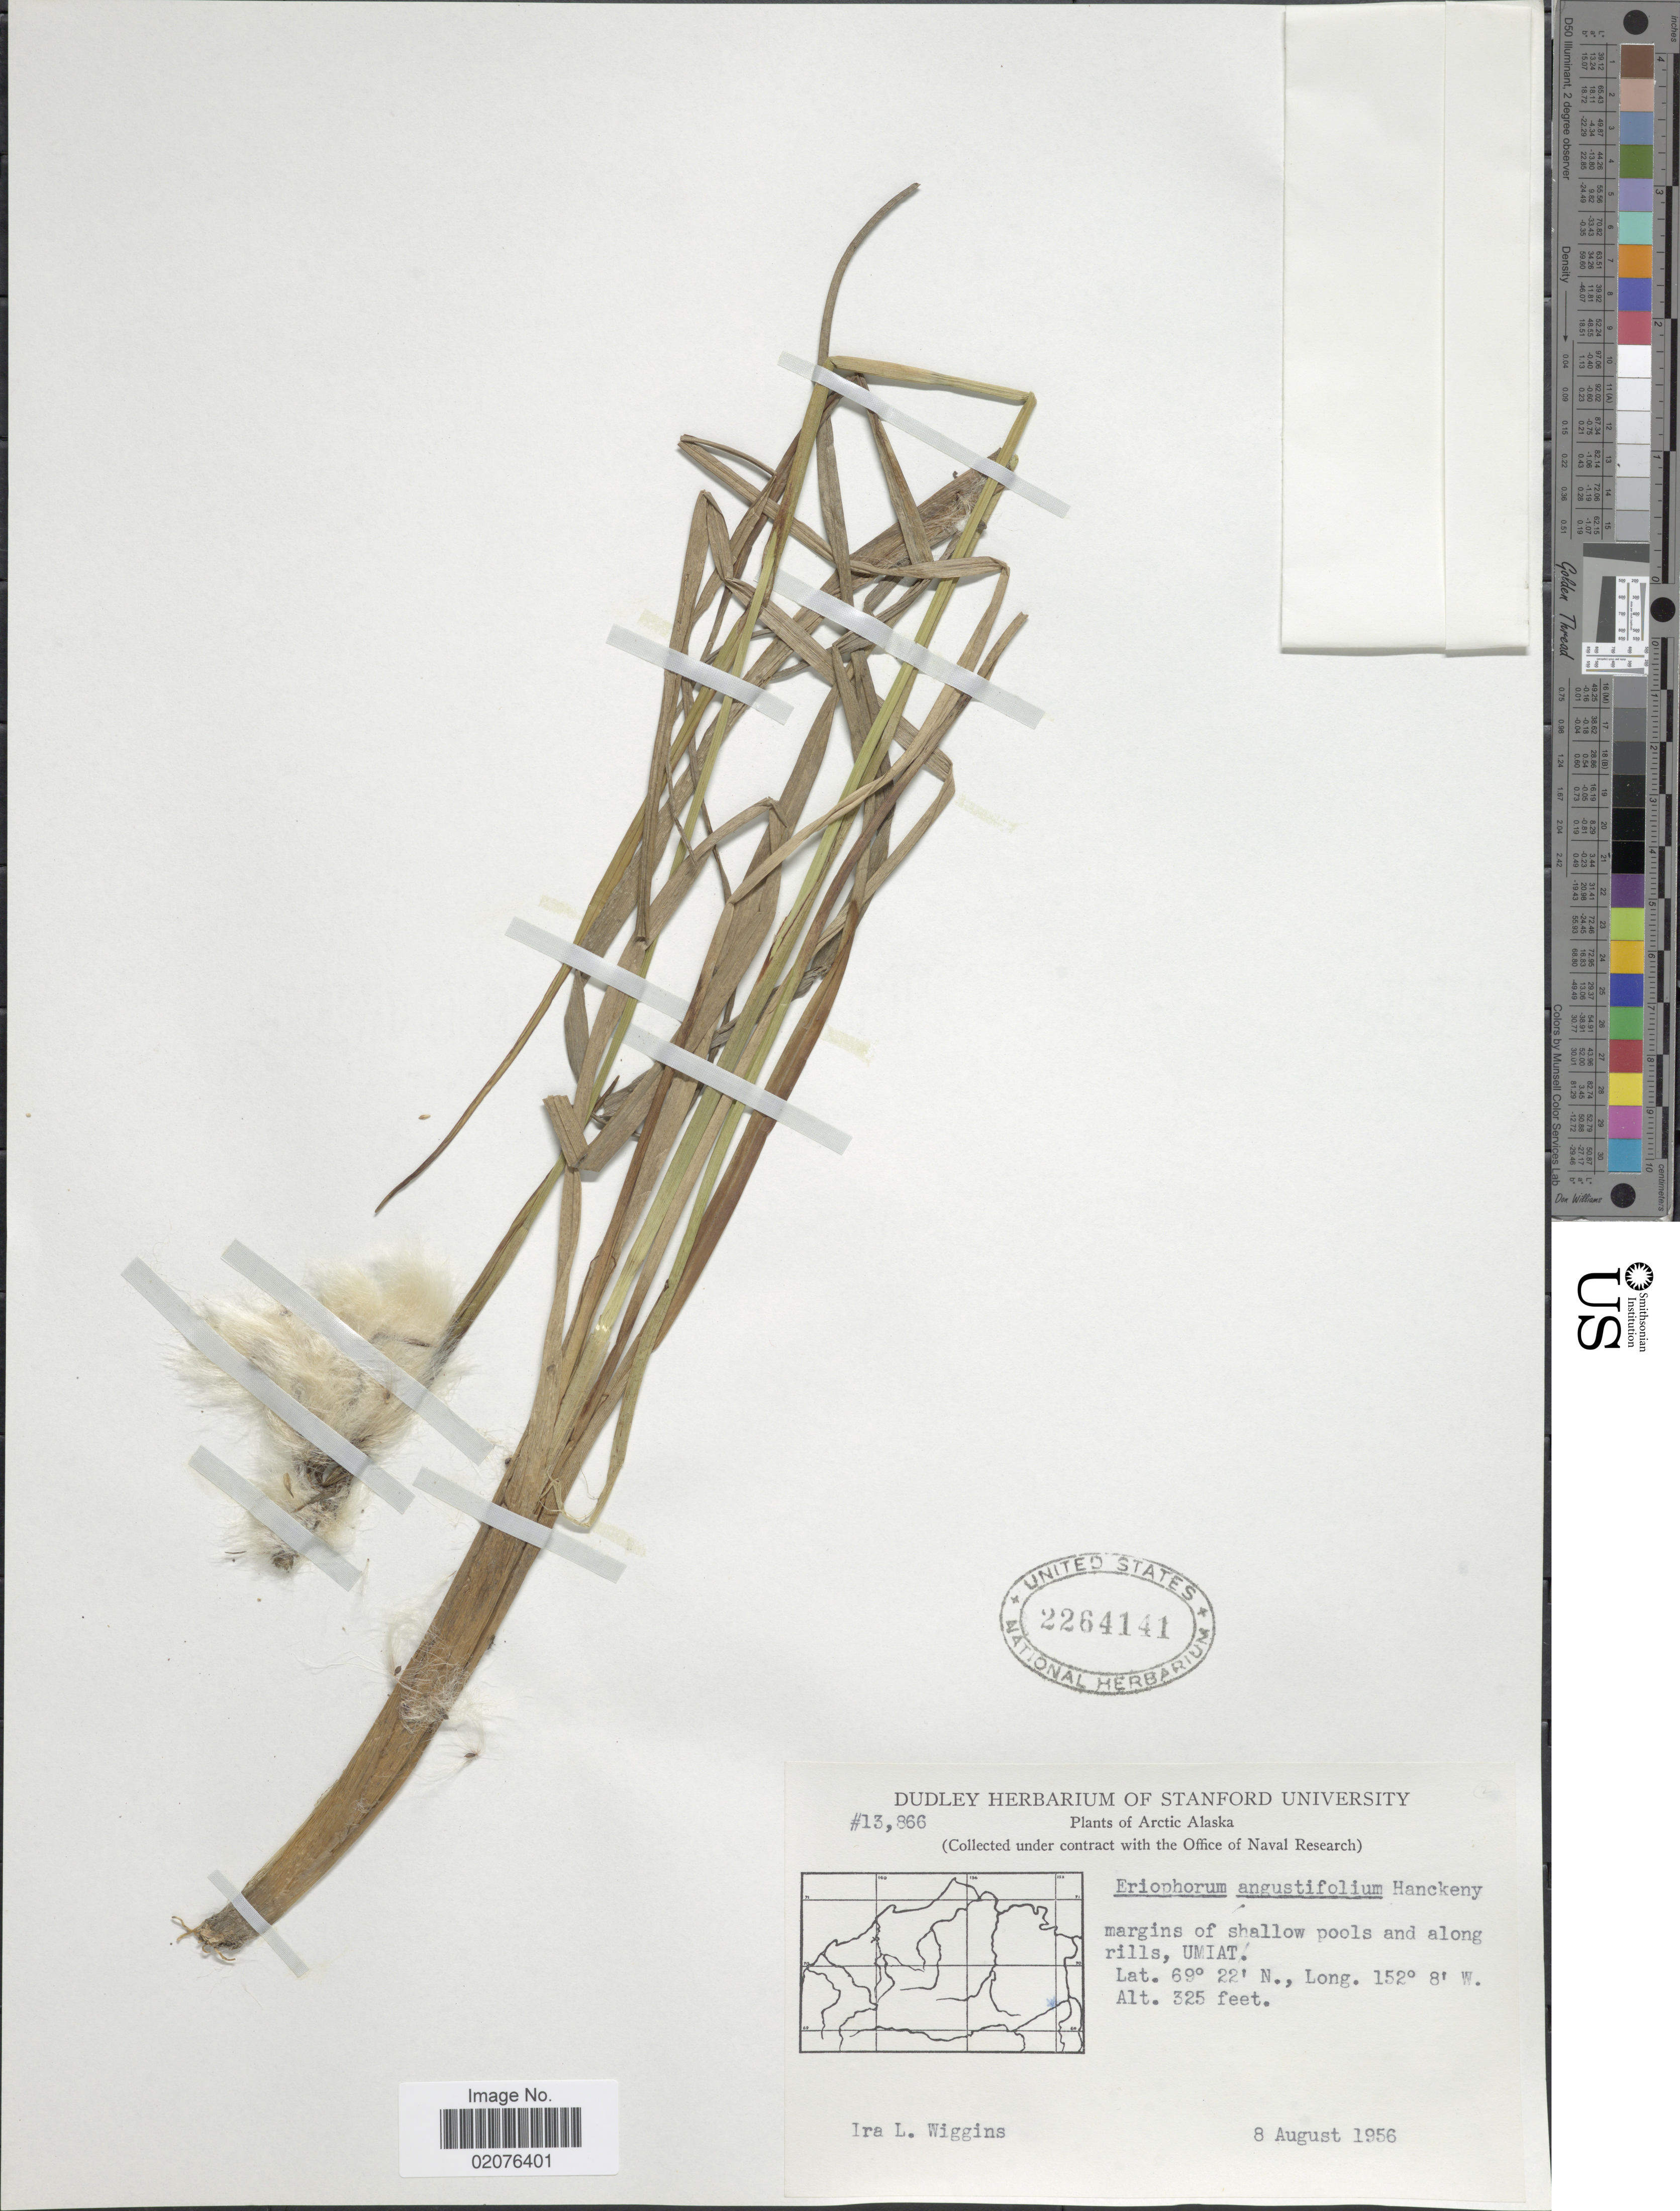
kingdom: Plantae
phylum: Tracheophyta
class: Liliopsida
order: Poales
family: Cyperaceae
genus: Eriophorum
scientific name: Eriophorum angustifolium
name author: Honck.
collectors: I. L. Wiggins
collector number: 13866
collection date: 1956-08-08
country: United States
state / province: Alaska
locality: Arctic Alaska, margins of shallow poolas and along rills, UMIAT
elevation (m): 99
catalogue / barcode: US 2264141